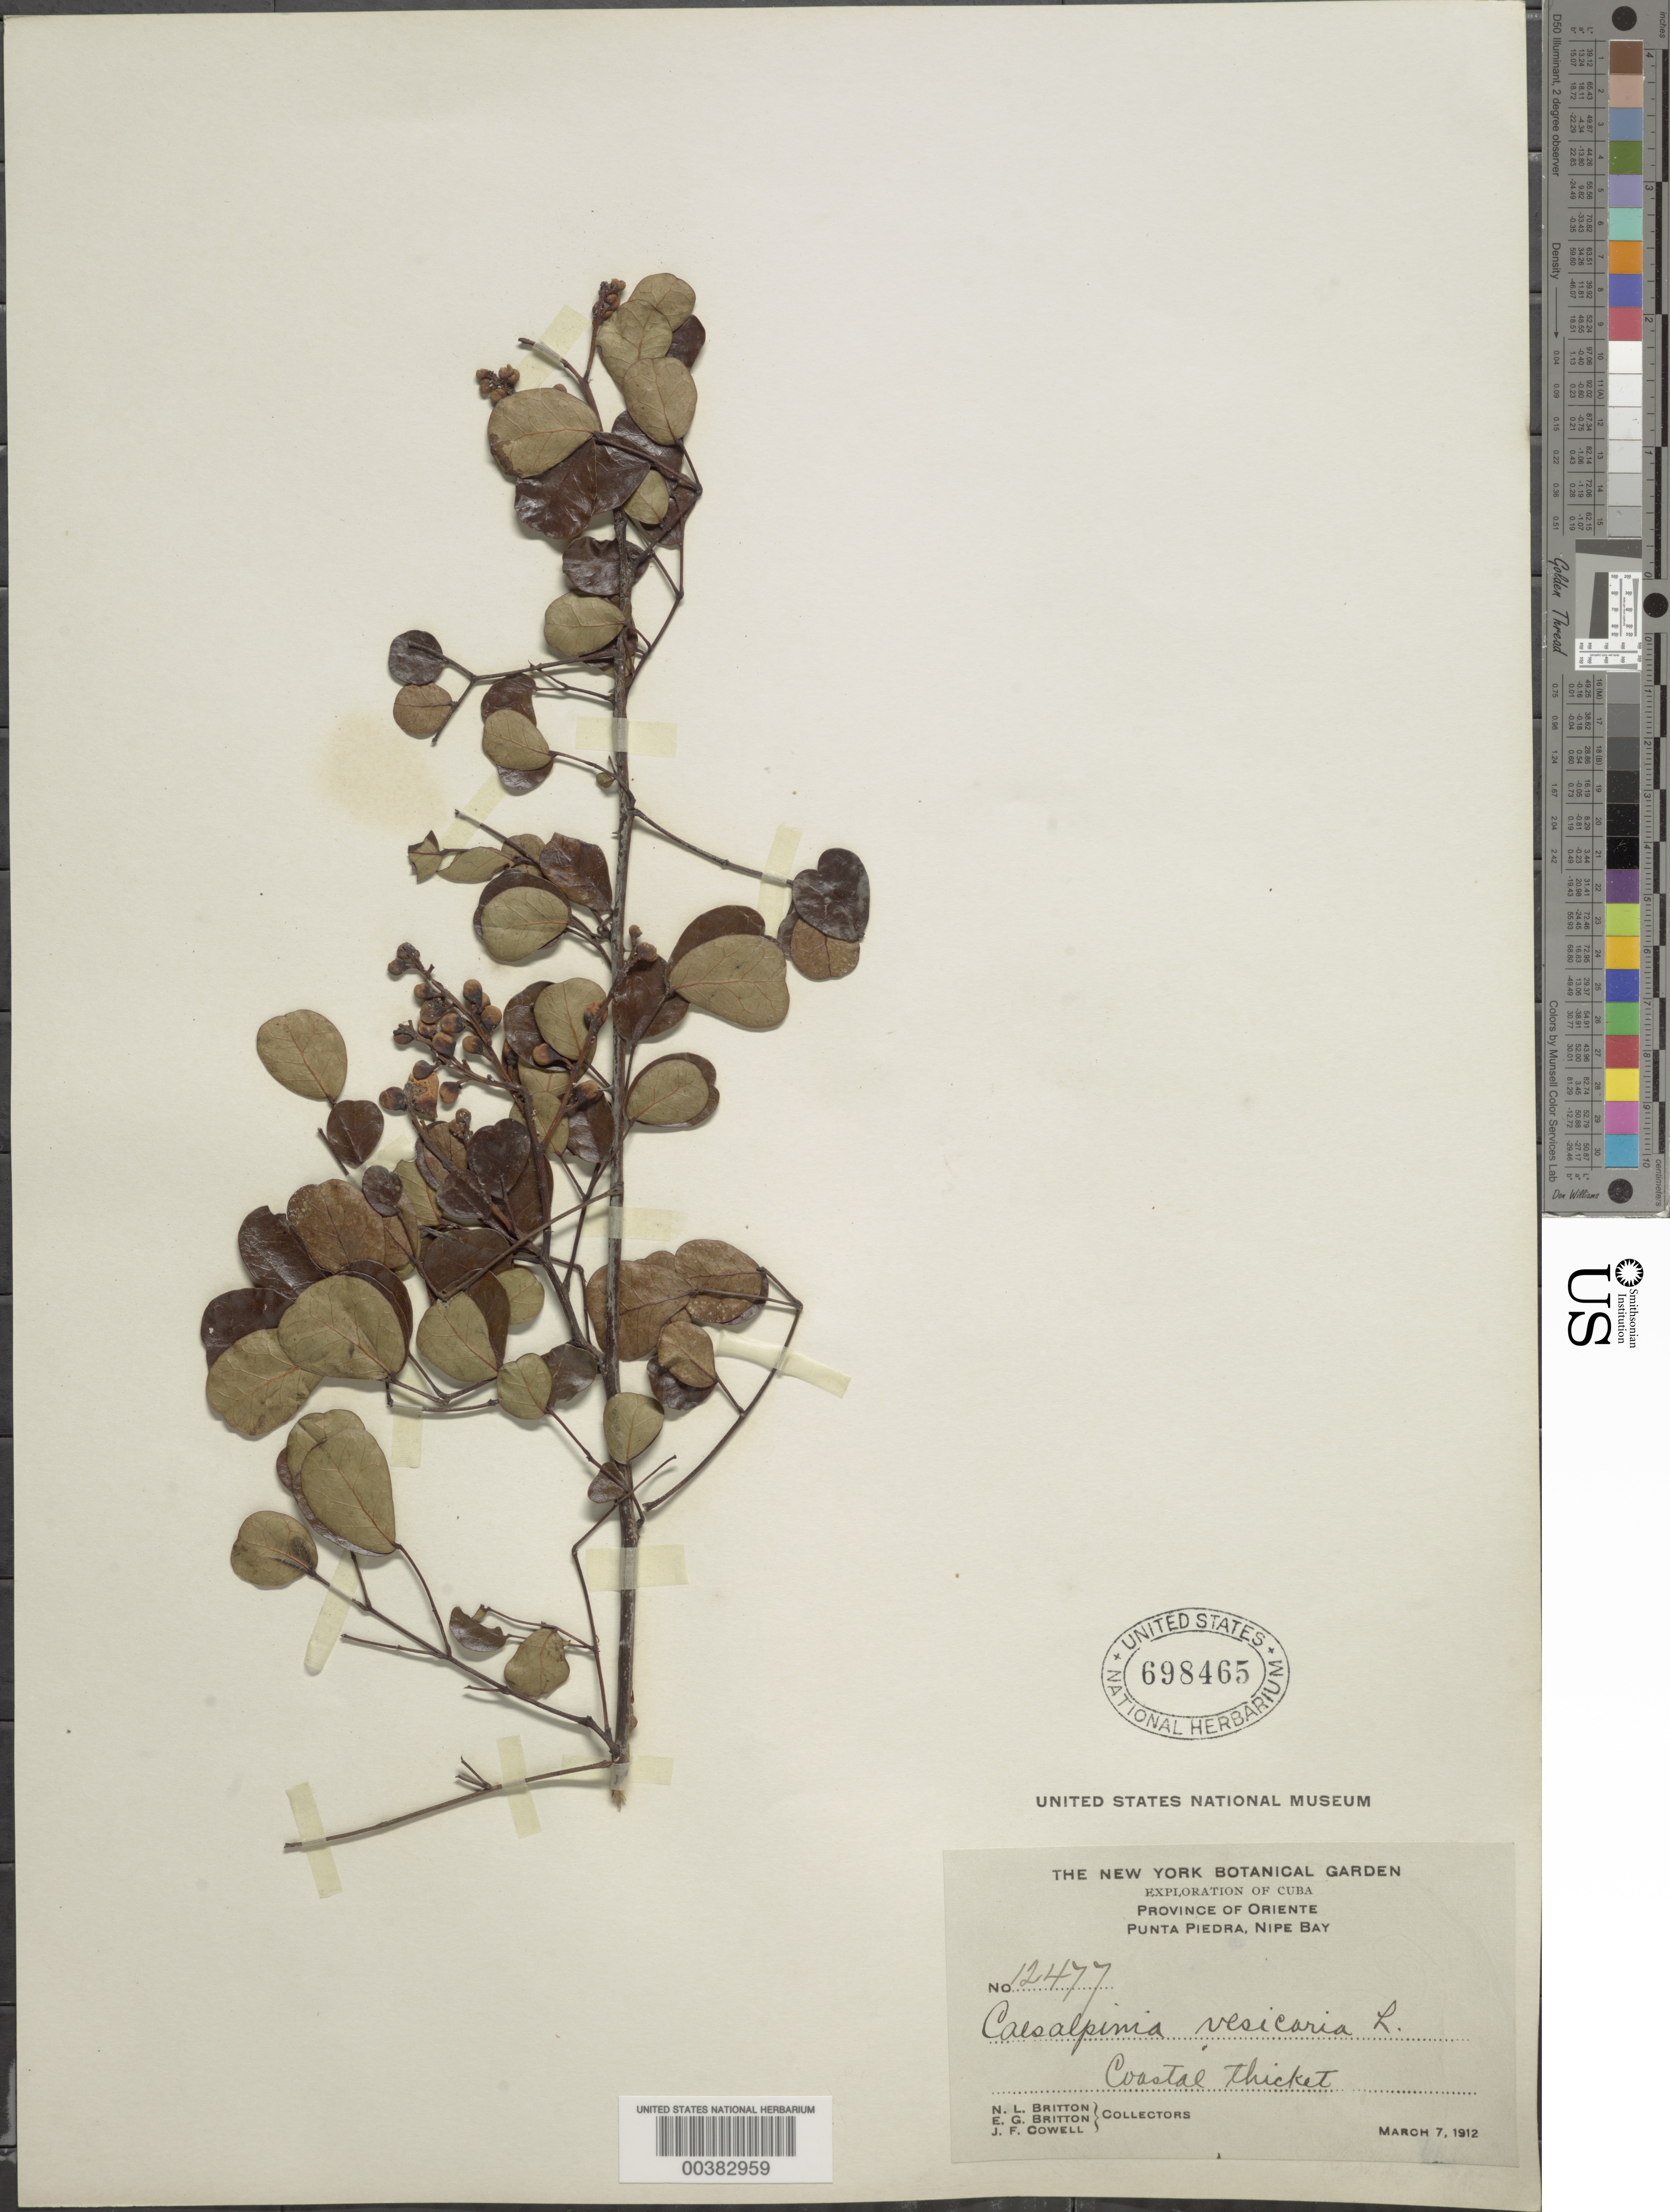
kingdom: Plantae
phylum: Tracheophyta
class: Magnoliopsida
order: Fabales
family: Fabaceae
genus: Tara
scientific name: Tara vesicaria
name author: (L.) Molinari et al.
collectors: N. Britton, E. G. Britton & J. F. Cowell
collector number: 12477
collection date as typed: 07 Mar 1912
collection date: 1912-03-07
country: Cuba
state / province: Oriente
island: Greater Antilles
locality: Punta piedra, nipe bay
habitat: Coastal thicket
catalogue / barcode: US 698465